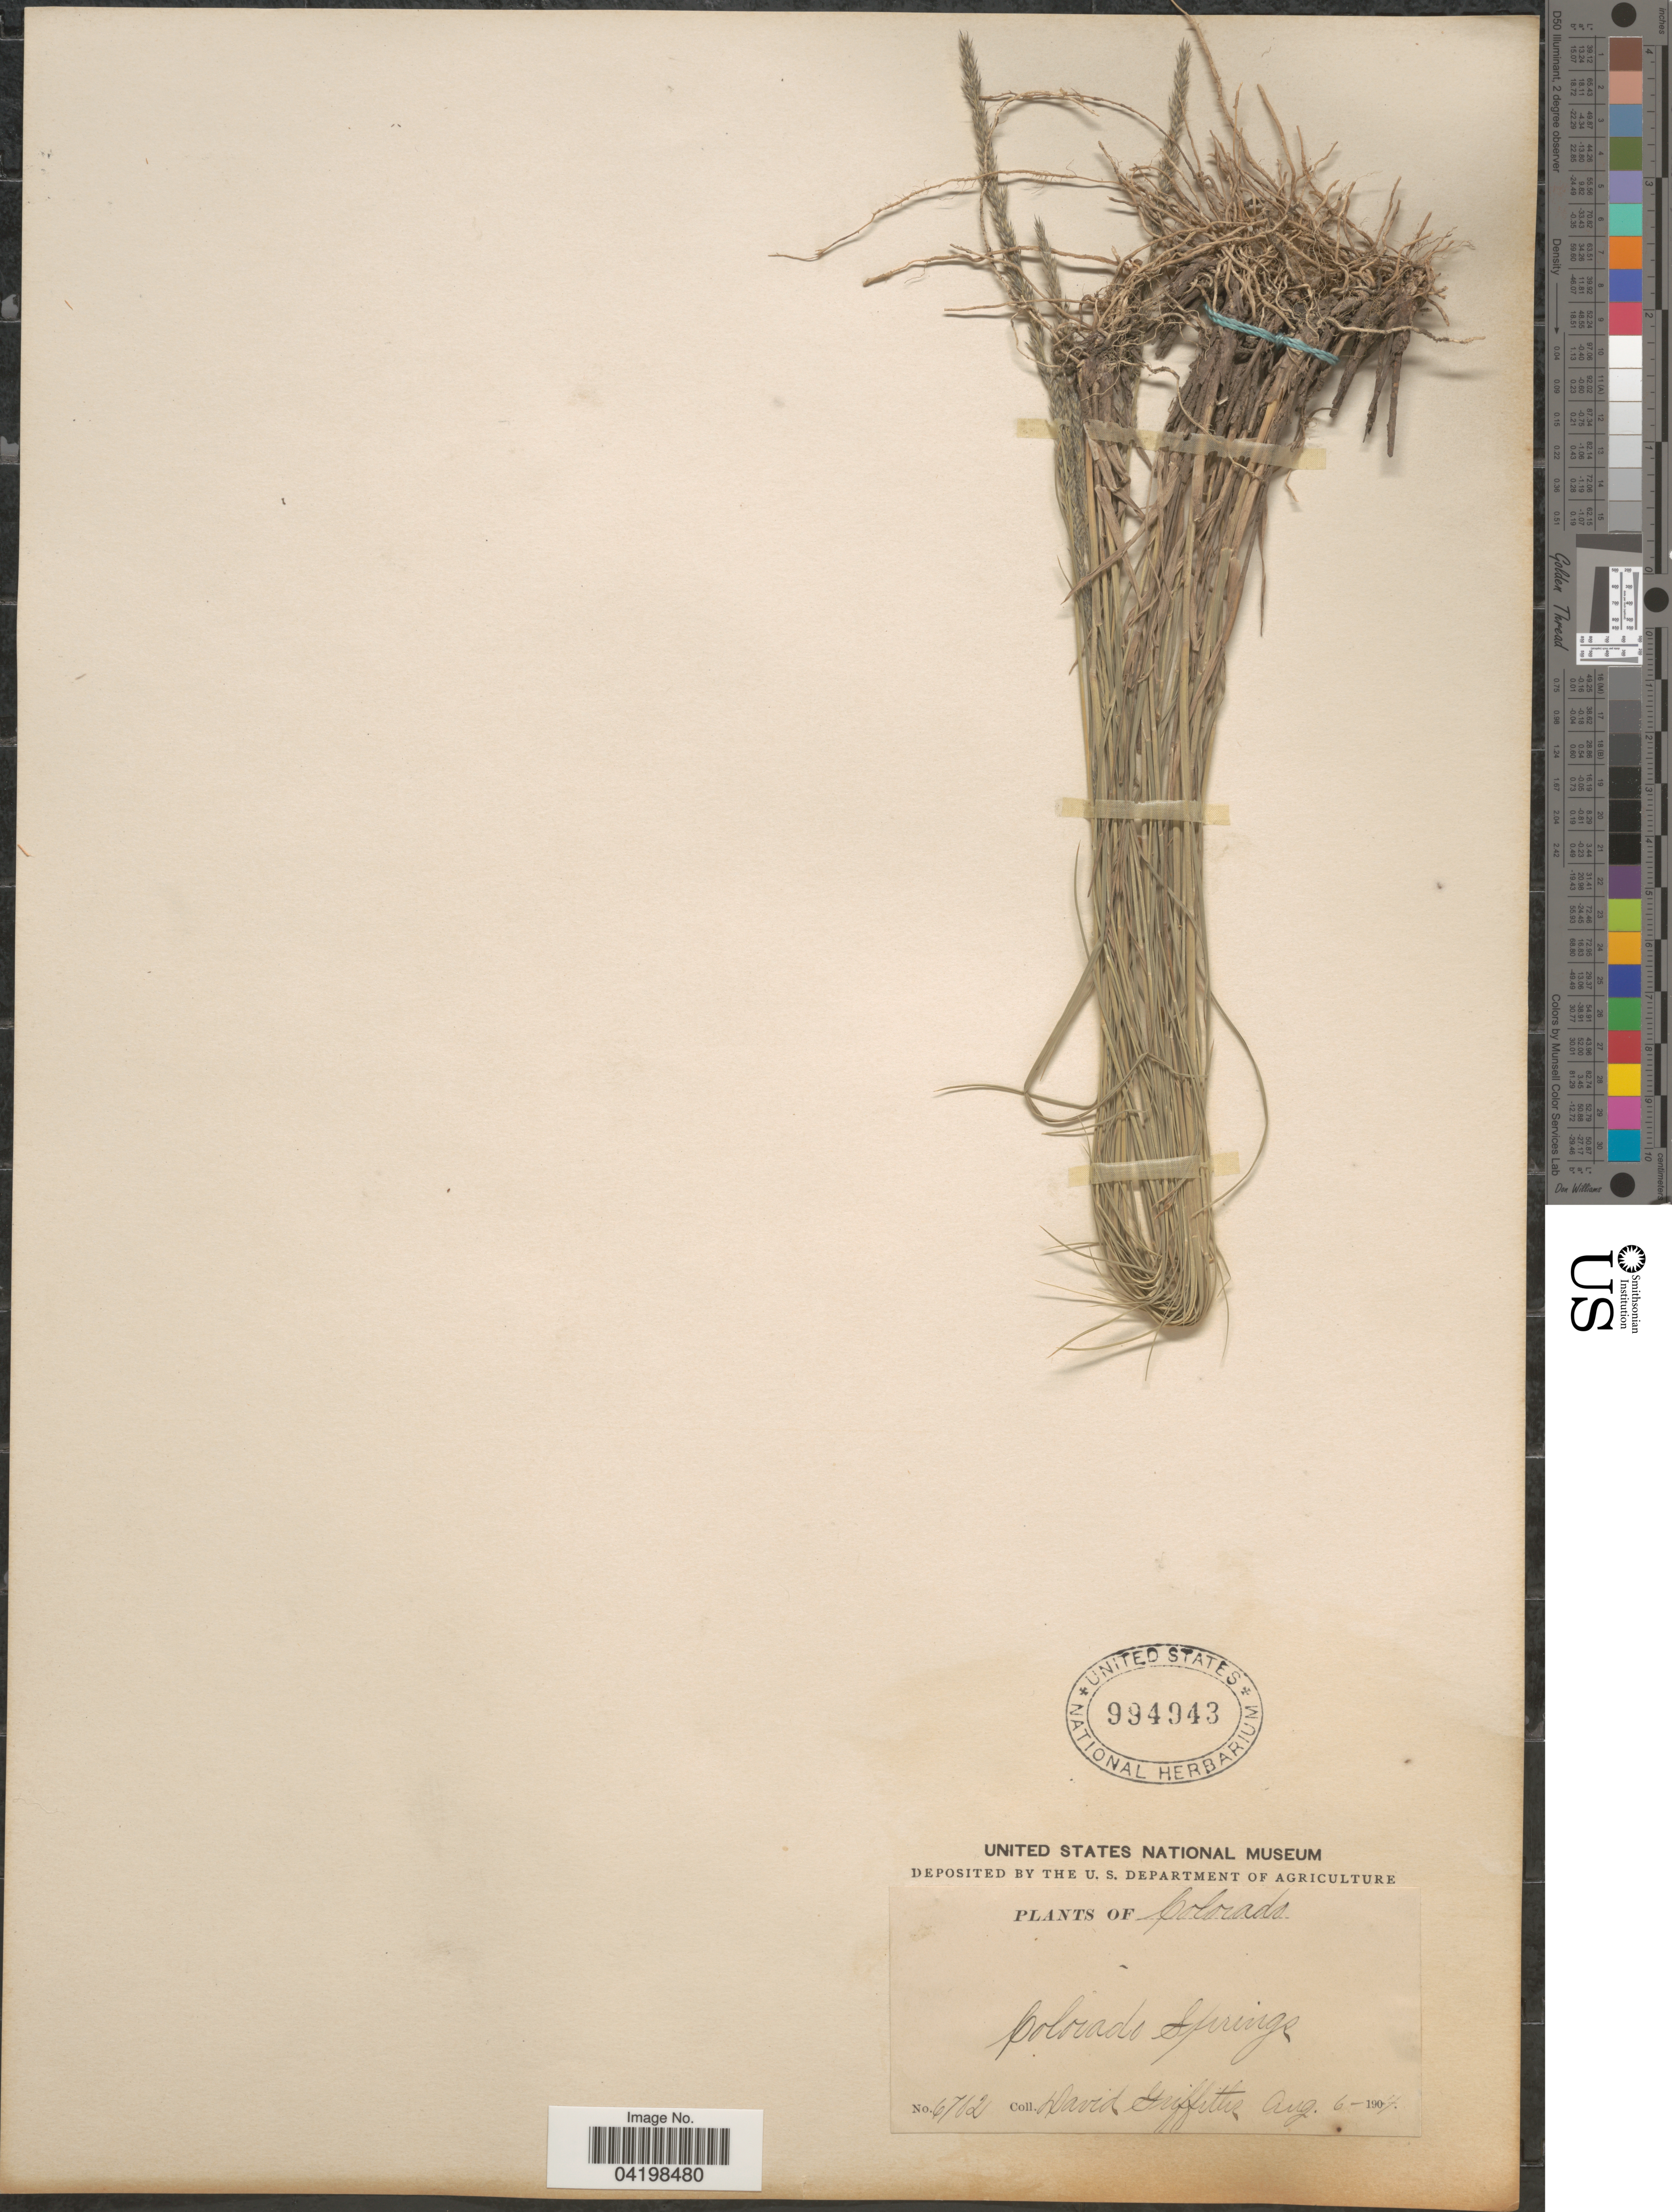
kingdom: Plantae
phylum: Tracheophyta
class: Liliopsida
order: Poales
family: Poaceae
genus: Muhlenbergia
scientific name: Muhlenbergia wrightii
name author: Vasey ex J.M. Coult.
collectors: D. Griffiths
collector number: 6702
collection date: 1904-08-06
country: United States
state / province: Colorado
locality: Colorado Springs.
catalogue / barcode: US 994943